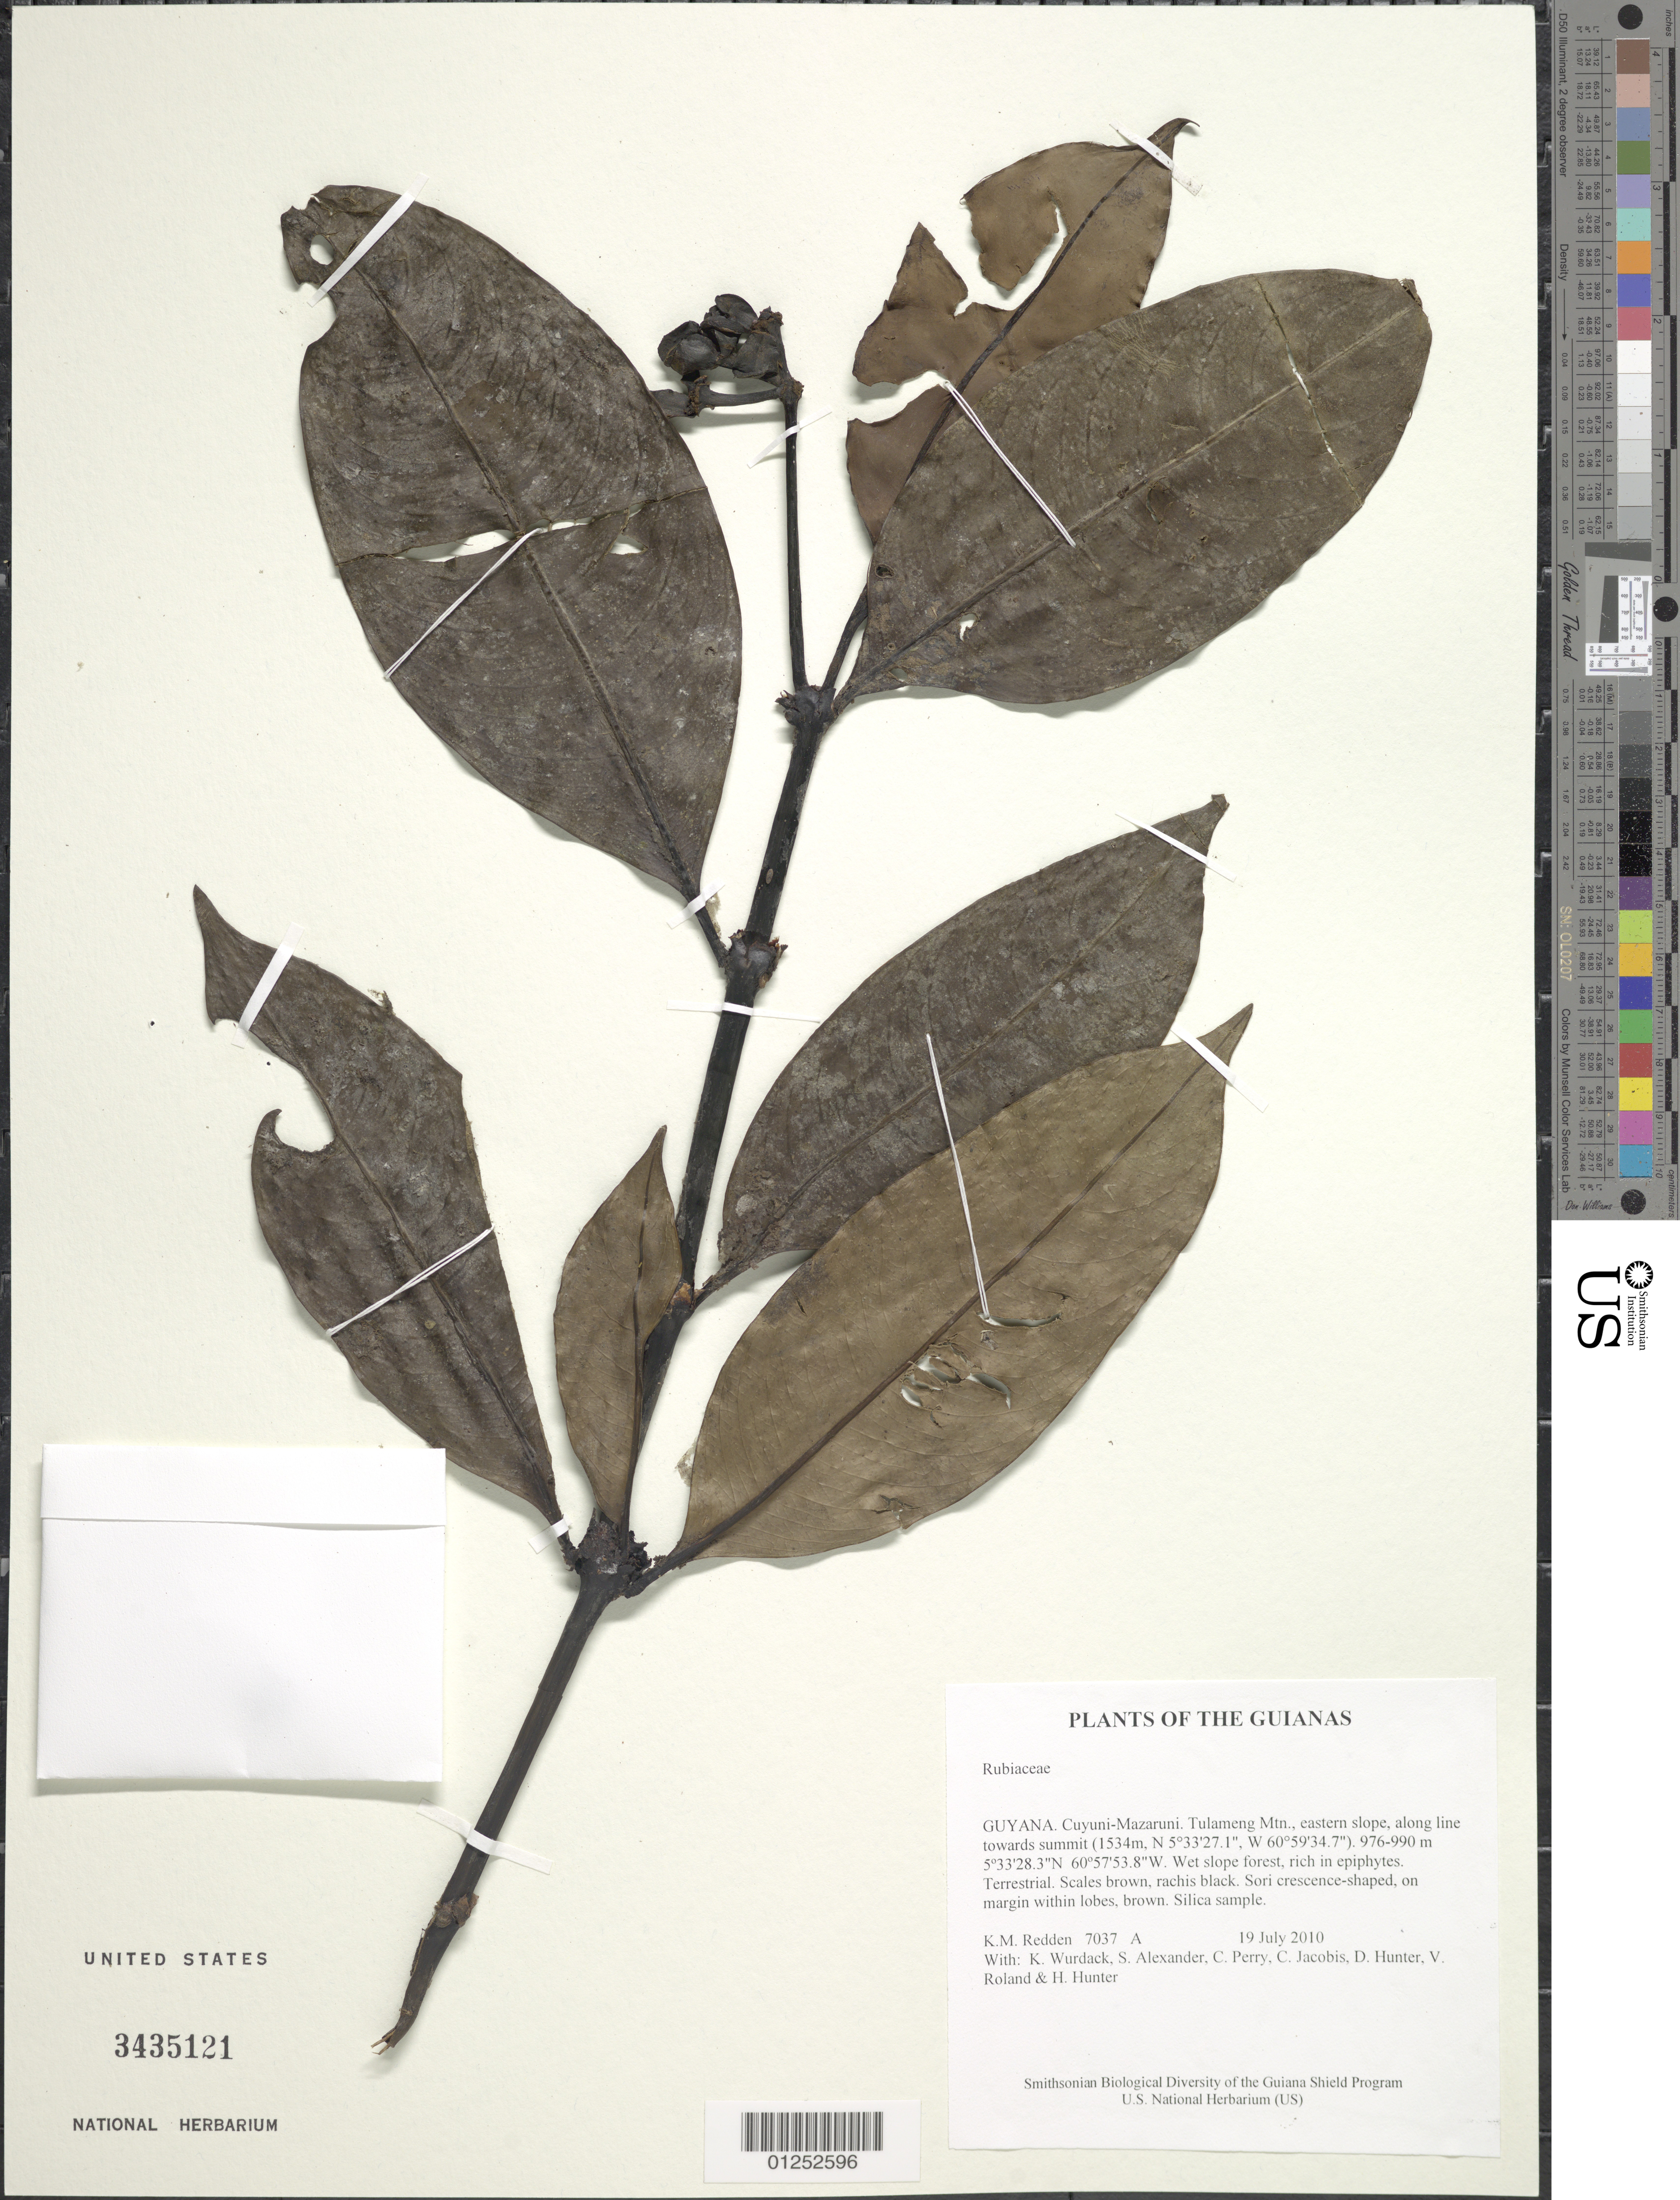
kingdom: Plantae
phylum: Tracheophyta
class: Magnoliopsida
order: Gentianales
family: Rubiaceae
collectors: K. M. Redden, K. Wurdack, S. N. Alexander, C. Perry, C. Jacobis, D. Hunter, V. Roland & H. Hunter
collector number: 7037 A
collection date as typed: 19 July 2010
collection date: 2010-07-19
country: Guyana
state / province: Cuyuni-Mazaruni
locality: Tulameng Mtn., eastern slope, along line towards summit (1534m, N 5°33'27.1", W 60°59'34.7")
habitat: Wet slope forest, rich in epiphytes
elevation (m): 976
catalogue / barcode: US 3435121